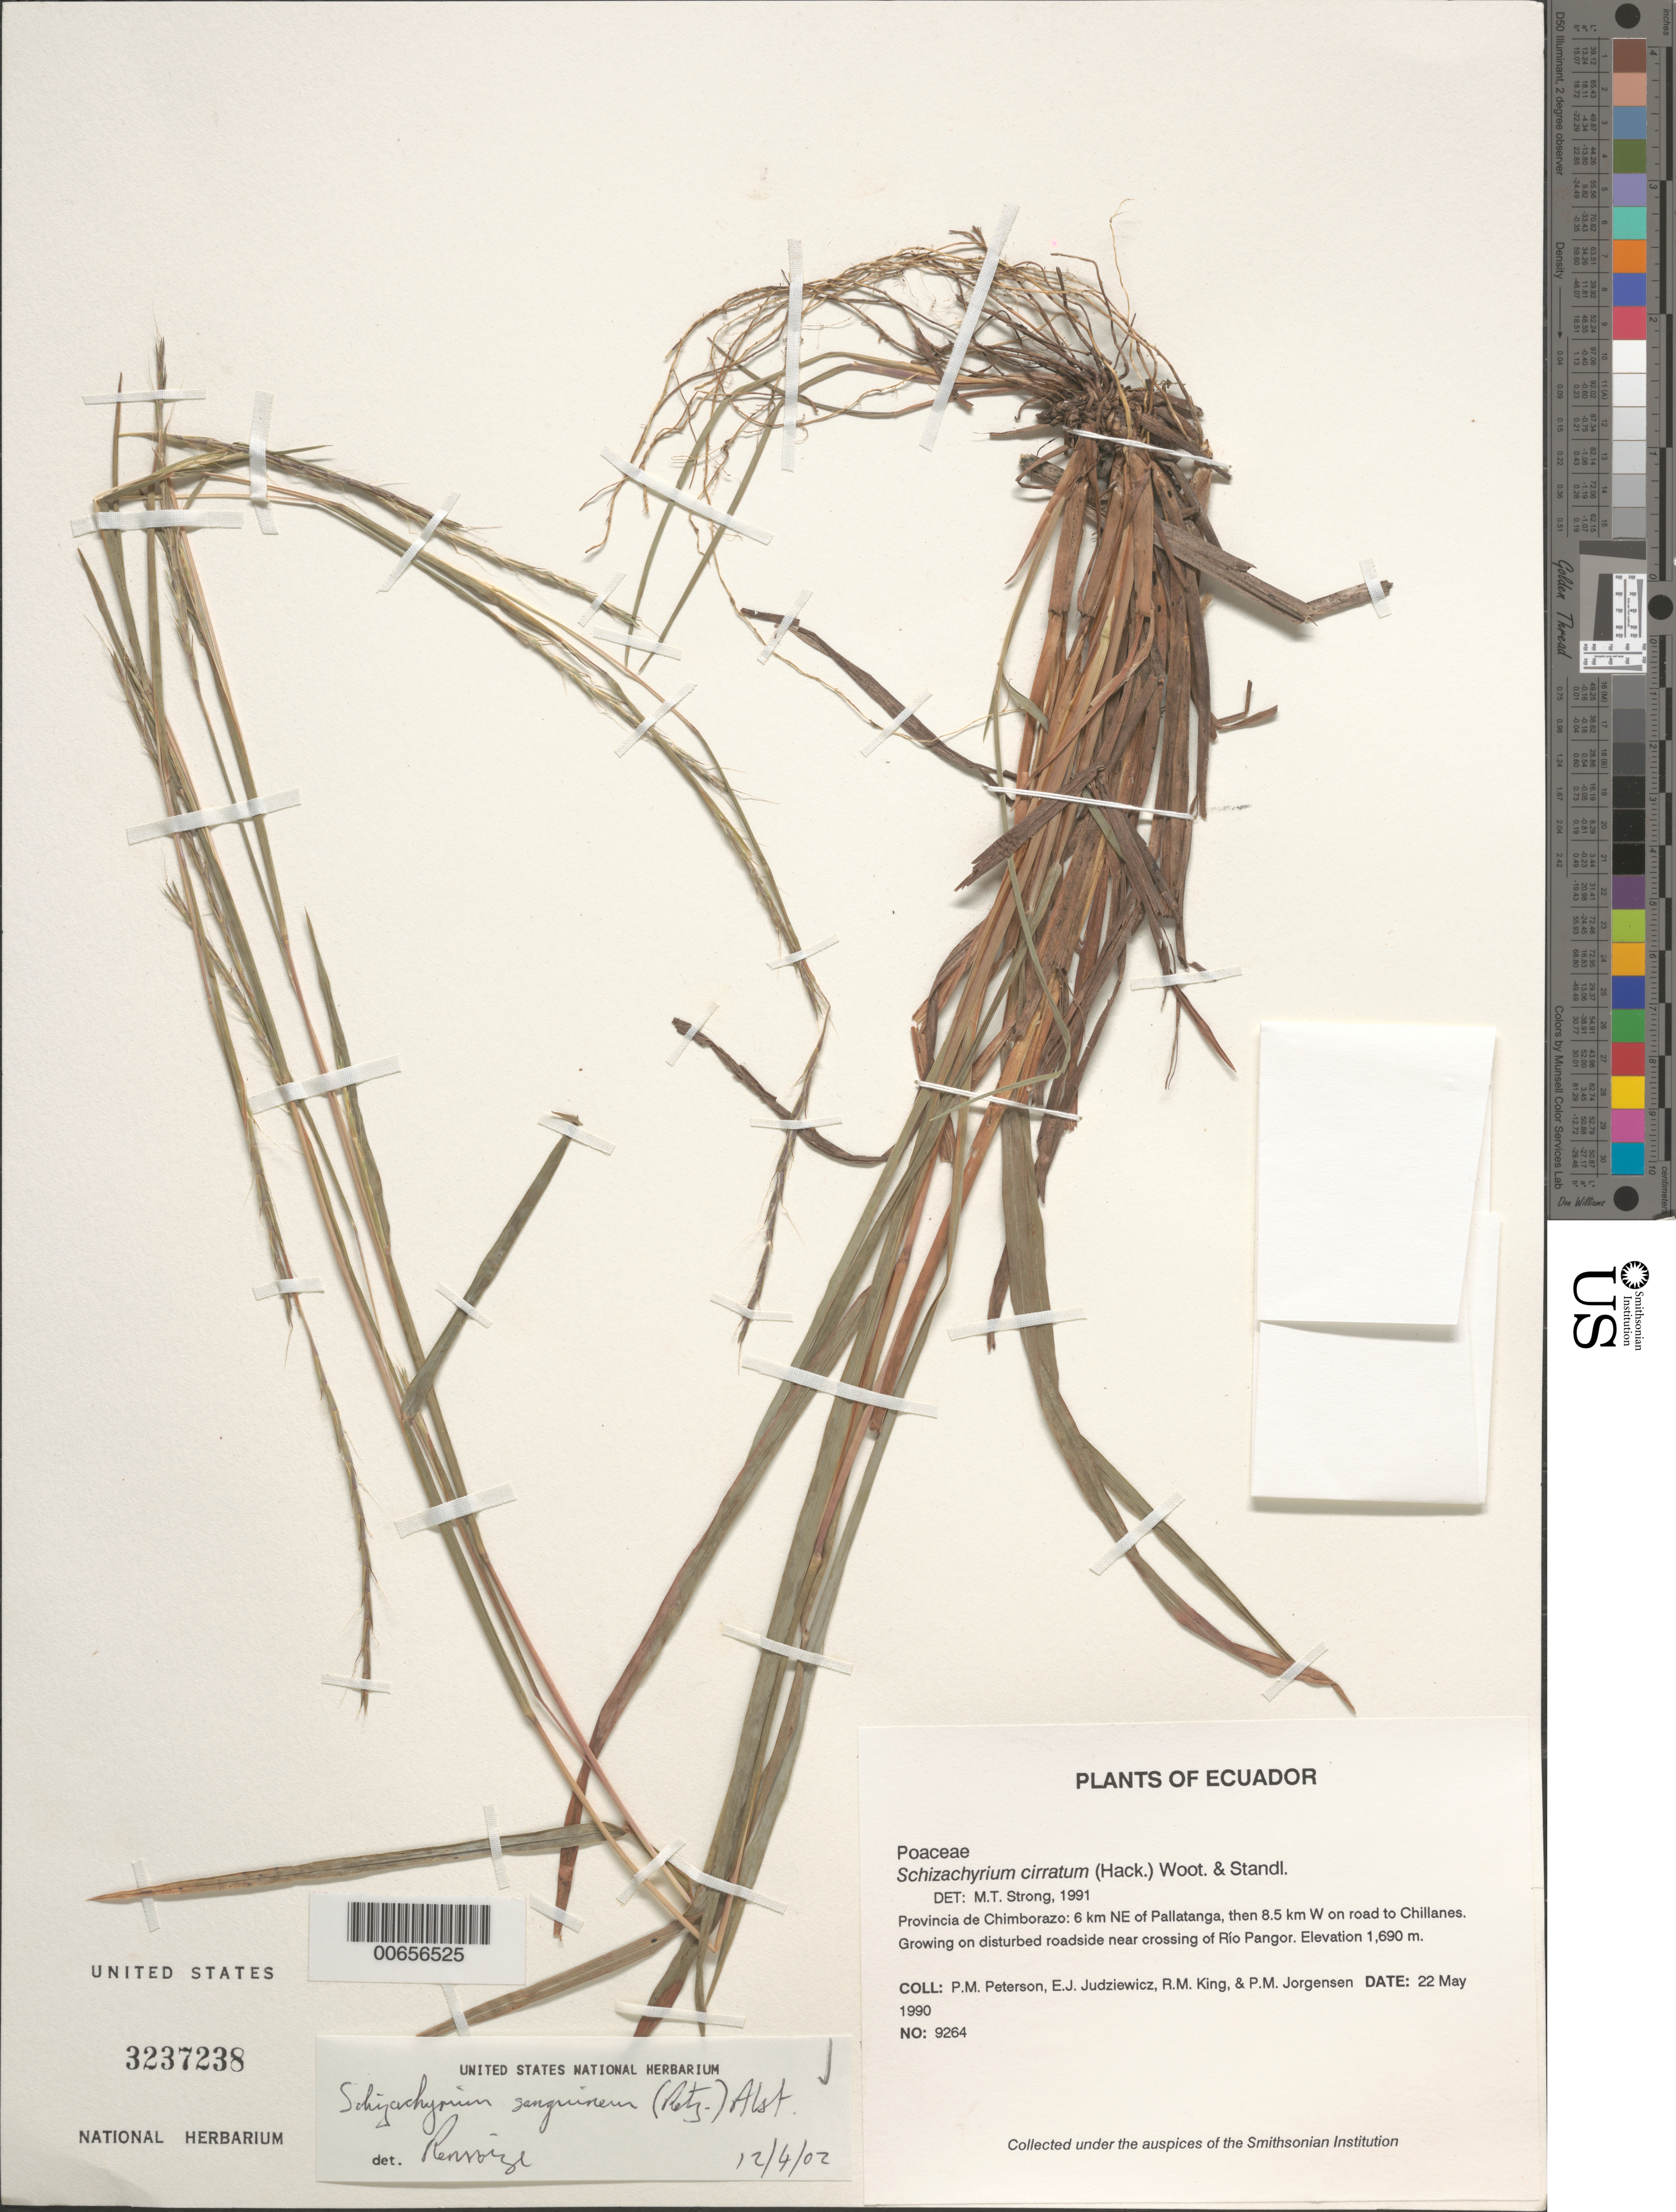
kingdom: Plantae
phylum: Tracheophyta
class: Liliopsida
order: Poales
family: Poaceae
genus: Schizachyrium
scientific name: Schizachyrium sanguineum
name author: (Retz.) Alston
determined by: Renvoize, S. A.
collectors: P. M. Peterson, E. J. Judziewicz, R. M. King & P. M. Jørgensen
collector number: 09264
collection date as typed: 22 May 1990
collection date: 1990-05-22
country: Ecuador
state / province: Chimborazo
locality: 6 km NE of Pallatanga, then 8.5 km W on road to Chillanes.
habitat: Growing on disturbed roadside near crossing of Río Pangor.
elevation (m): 1690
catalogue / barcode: US 3237238